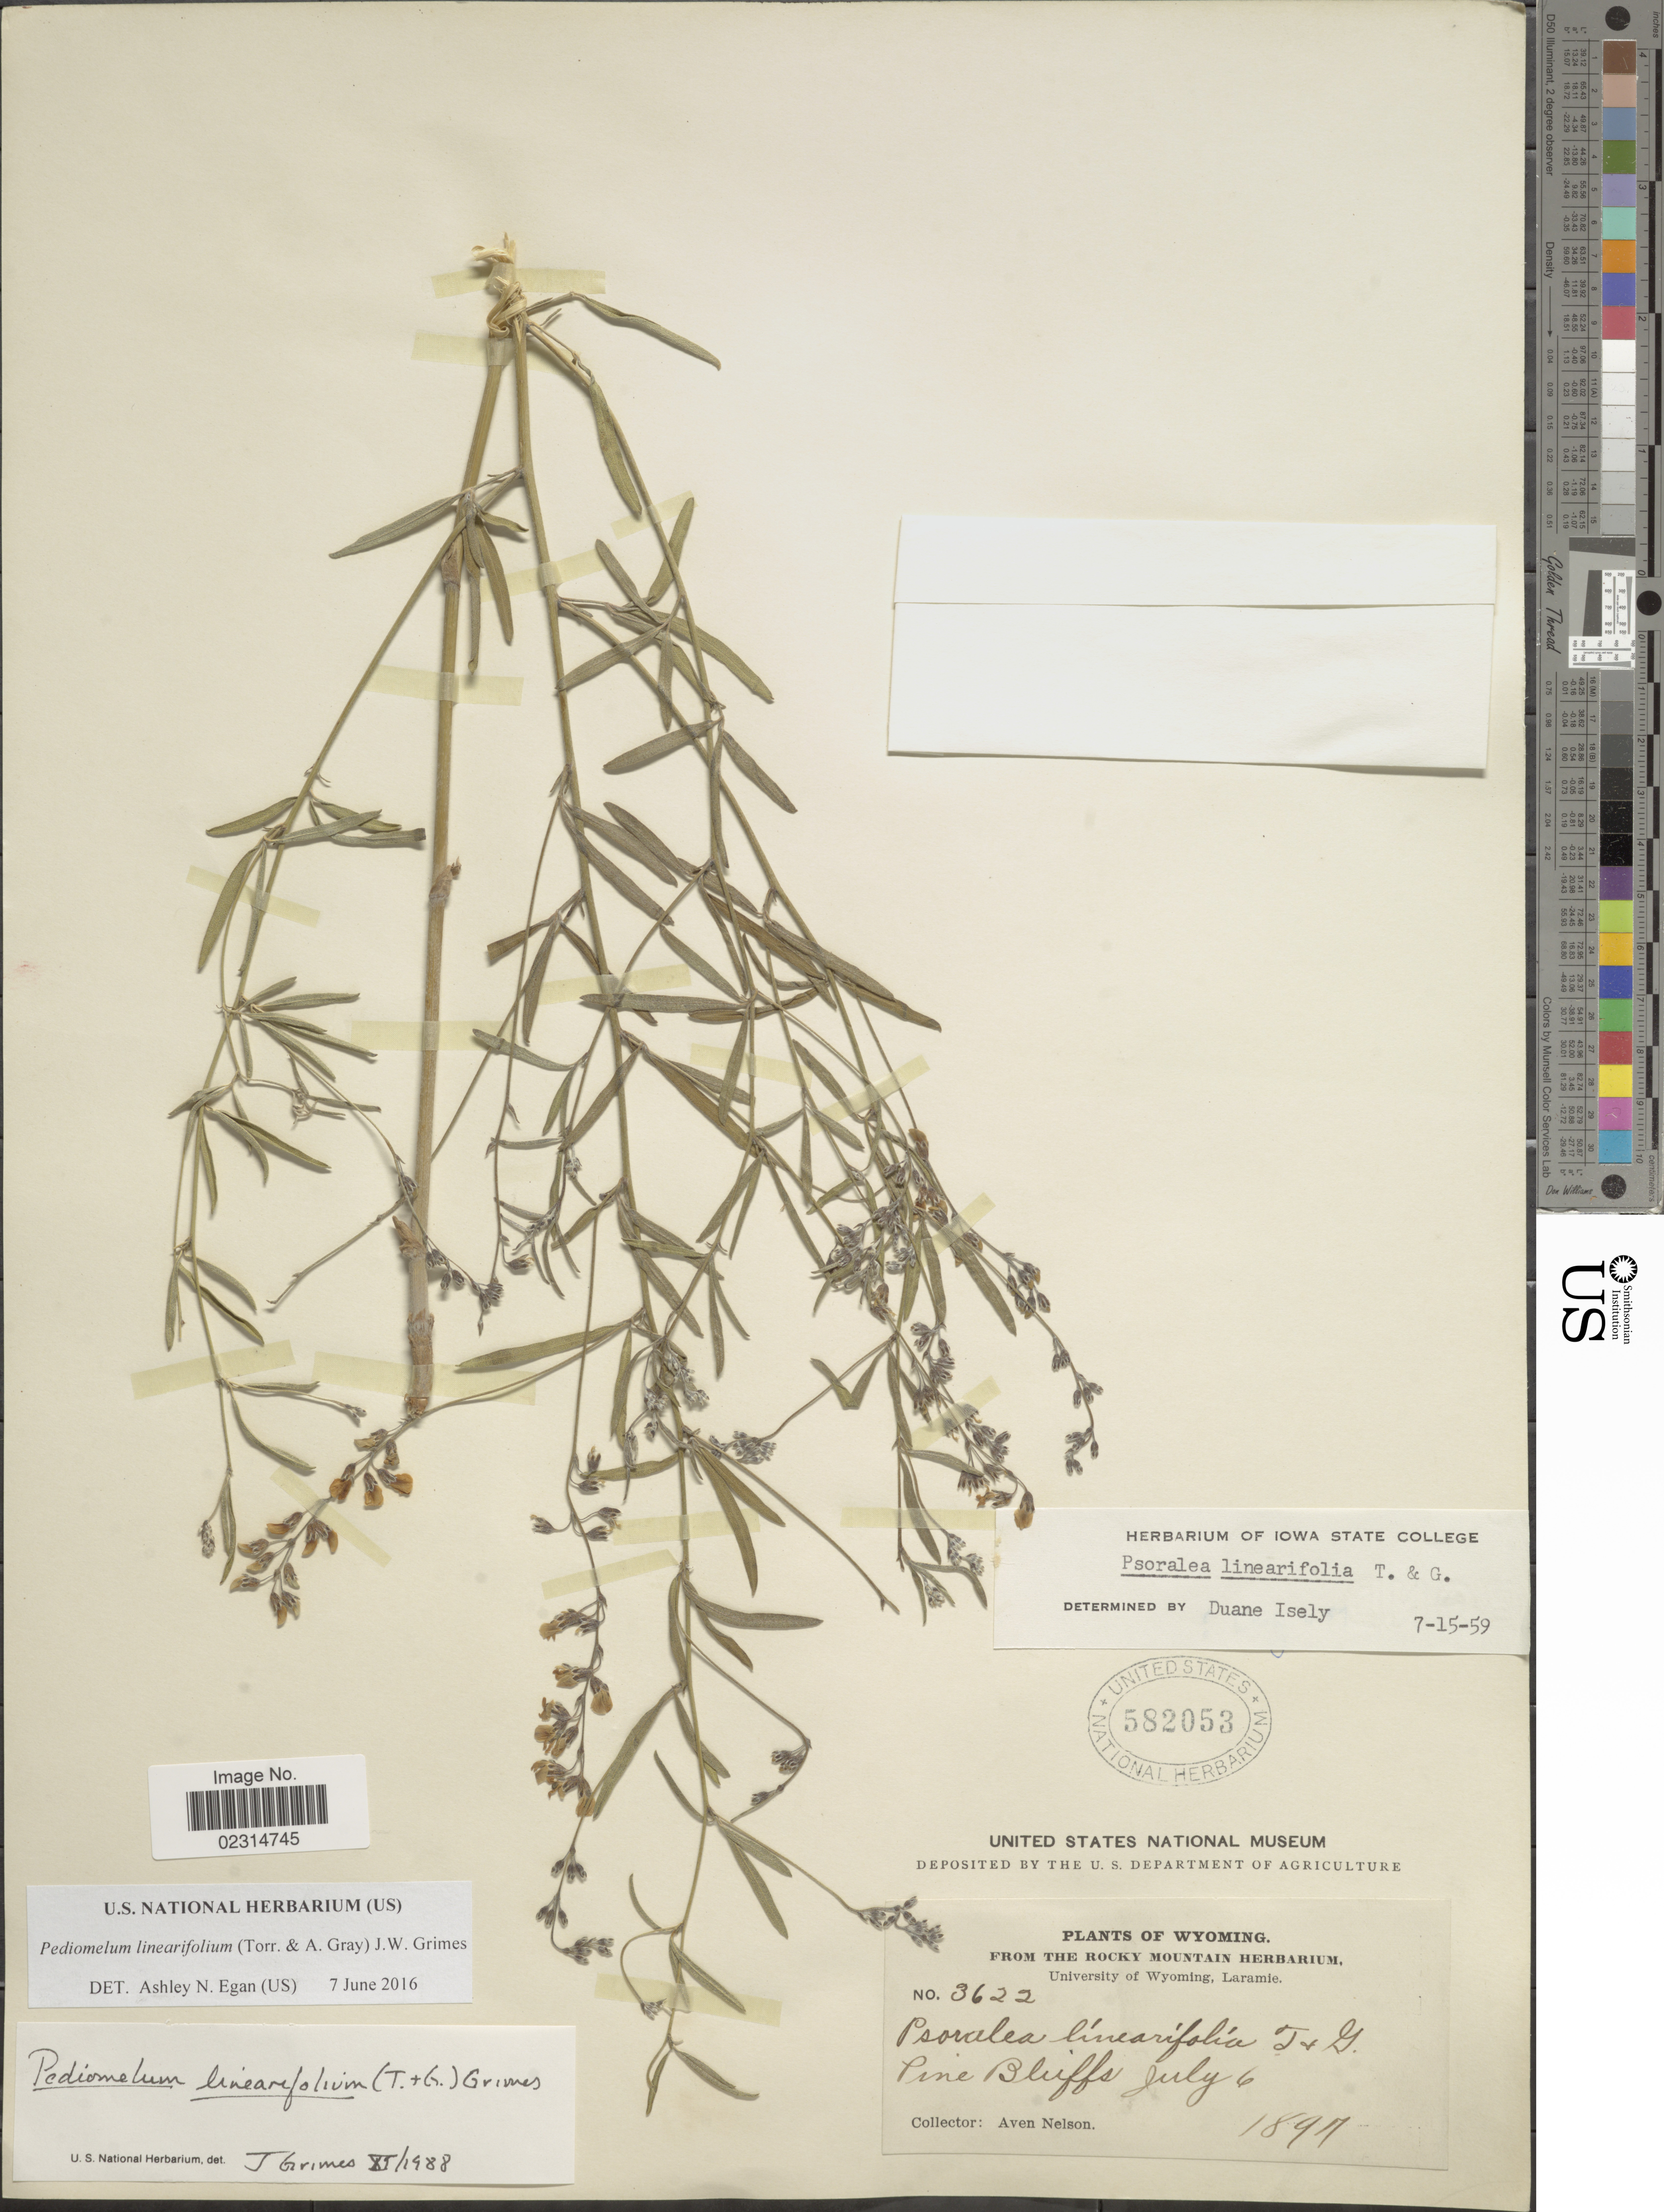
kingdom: Plantae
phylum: Tracheophyta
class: Magnoliopsida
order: Fabales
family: Fabaceae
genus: Pediomelum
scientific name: Pediomelum linearifolium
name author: (Torr. & A. Gray) J.W. Grimes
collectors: A. Nelson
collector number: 3622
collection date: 1897-07-06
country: United States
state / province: Wyoming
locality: Pine Bluffs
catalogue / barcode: US 582053